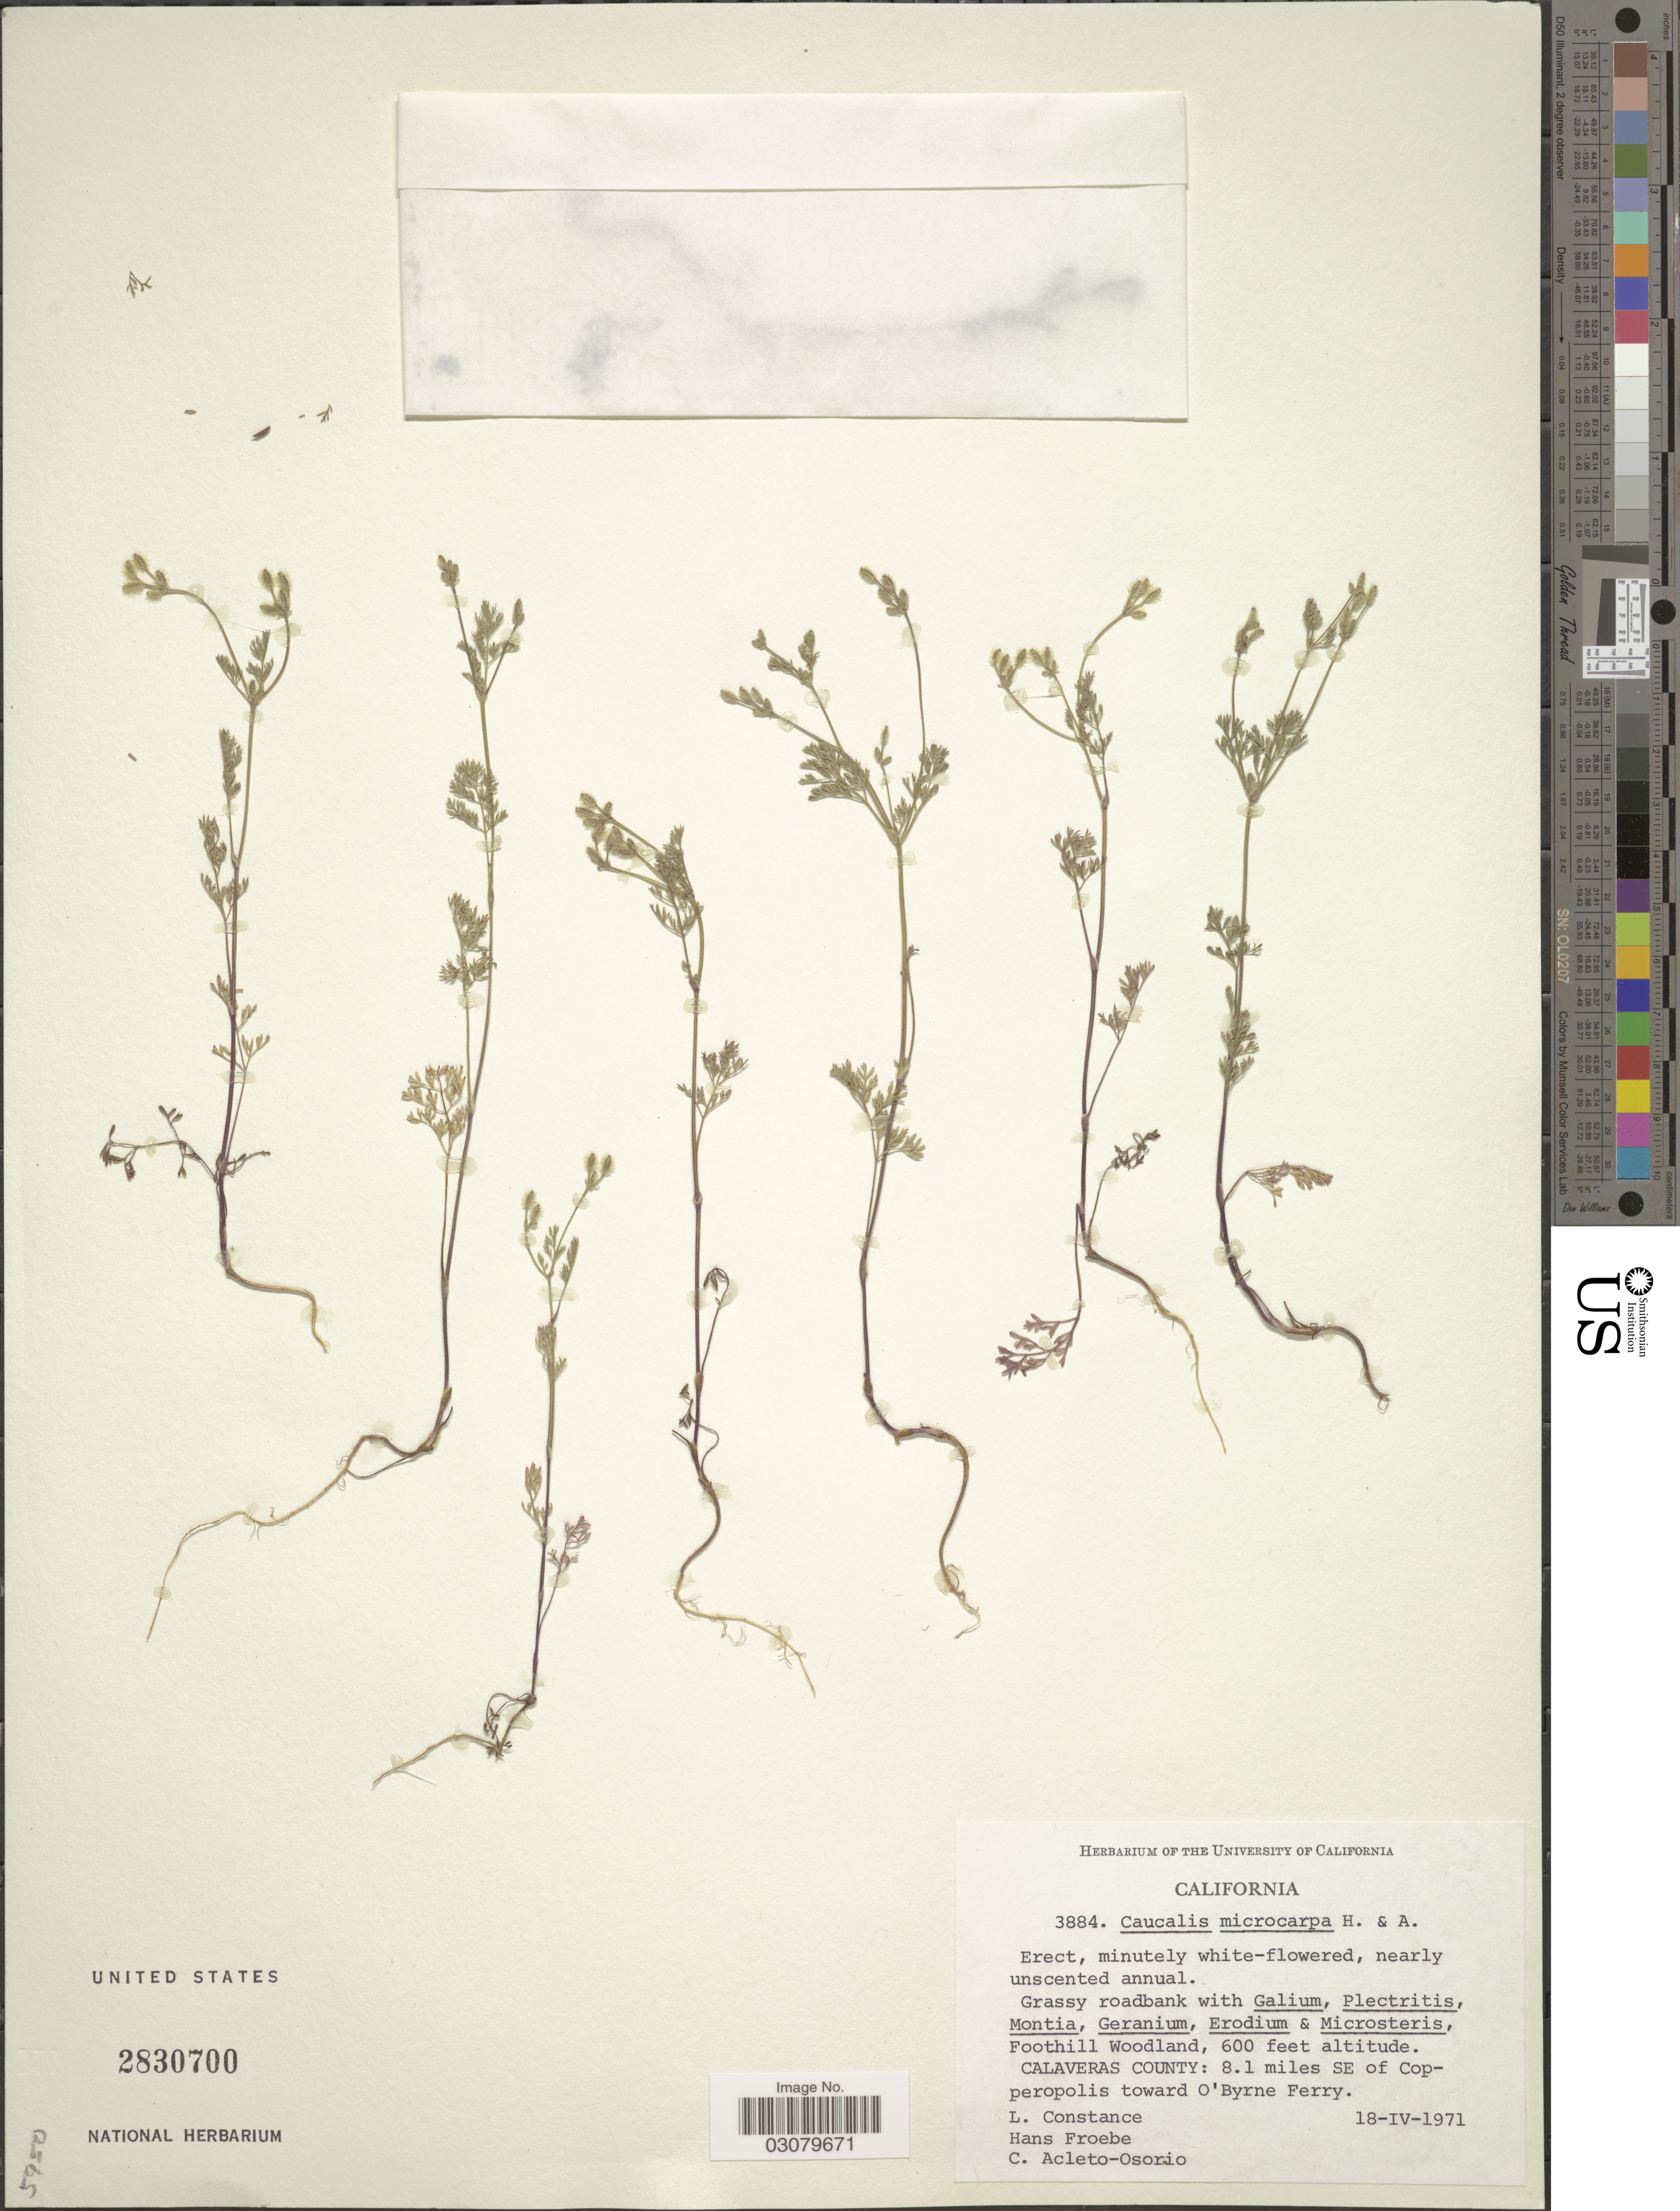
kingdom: Plantae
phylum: Tracheophyta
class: Magnoliopsida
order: Apiales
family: Apiaceae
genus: Caucalis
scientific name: Caucalis microcarpa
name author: Hook. & Arn.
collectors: L. Constance, H. Froebe & C. Acleto O.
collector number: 3884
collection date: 1971-04-18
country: United States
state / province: California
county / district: Calaveras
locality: Foothill Woodland, Calaveras County: 8.1 miles SE of Coperopolis toward O'Byrne Ferry.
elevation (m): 183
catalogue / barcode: US 2830700